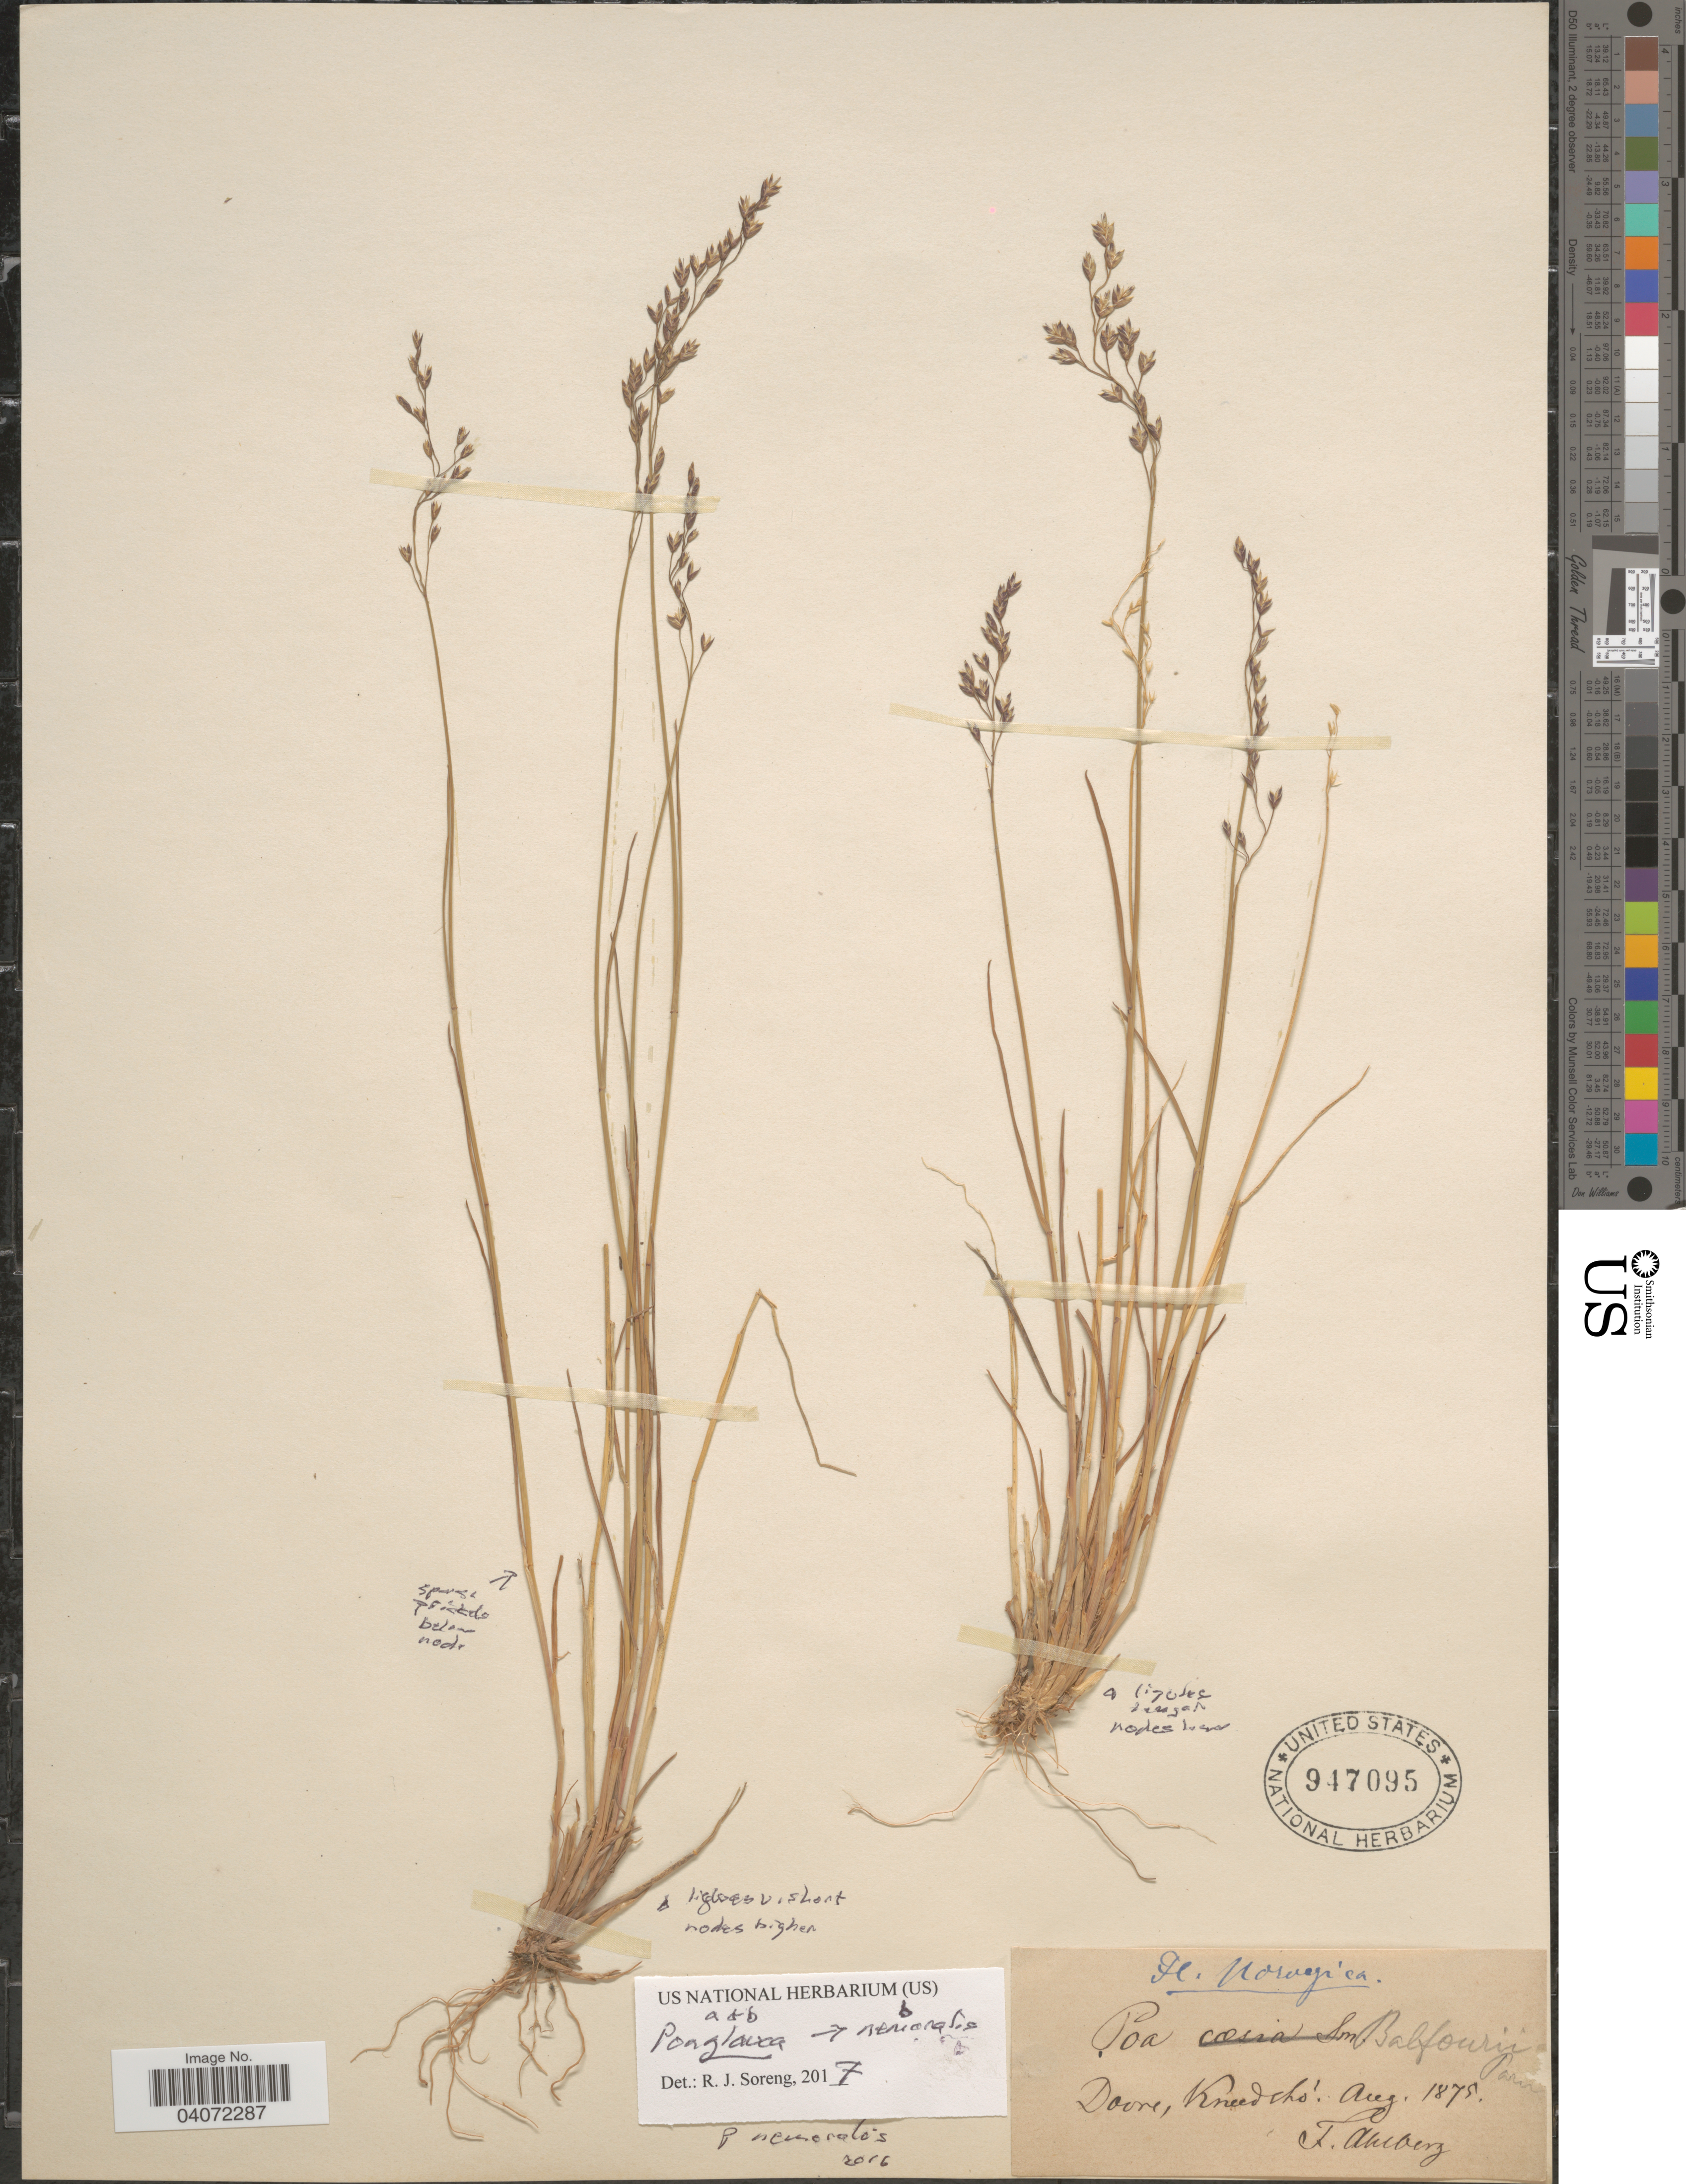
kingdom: Plantae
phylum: Tracheophyta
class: Liliopsida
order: Poales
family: Poaceae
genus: Poa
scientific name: Poa glauca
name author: Vahl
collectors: F. Ahlberg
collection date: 1875-08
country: Norway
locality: Norvegica. Dovre, Knudsho.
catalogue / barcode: US 947095